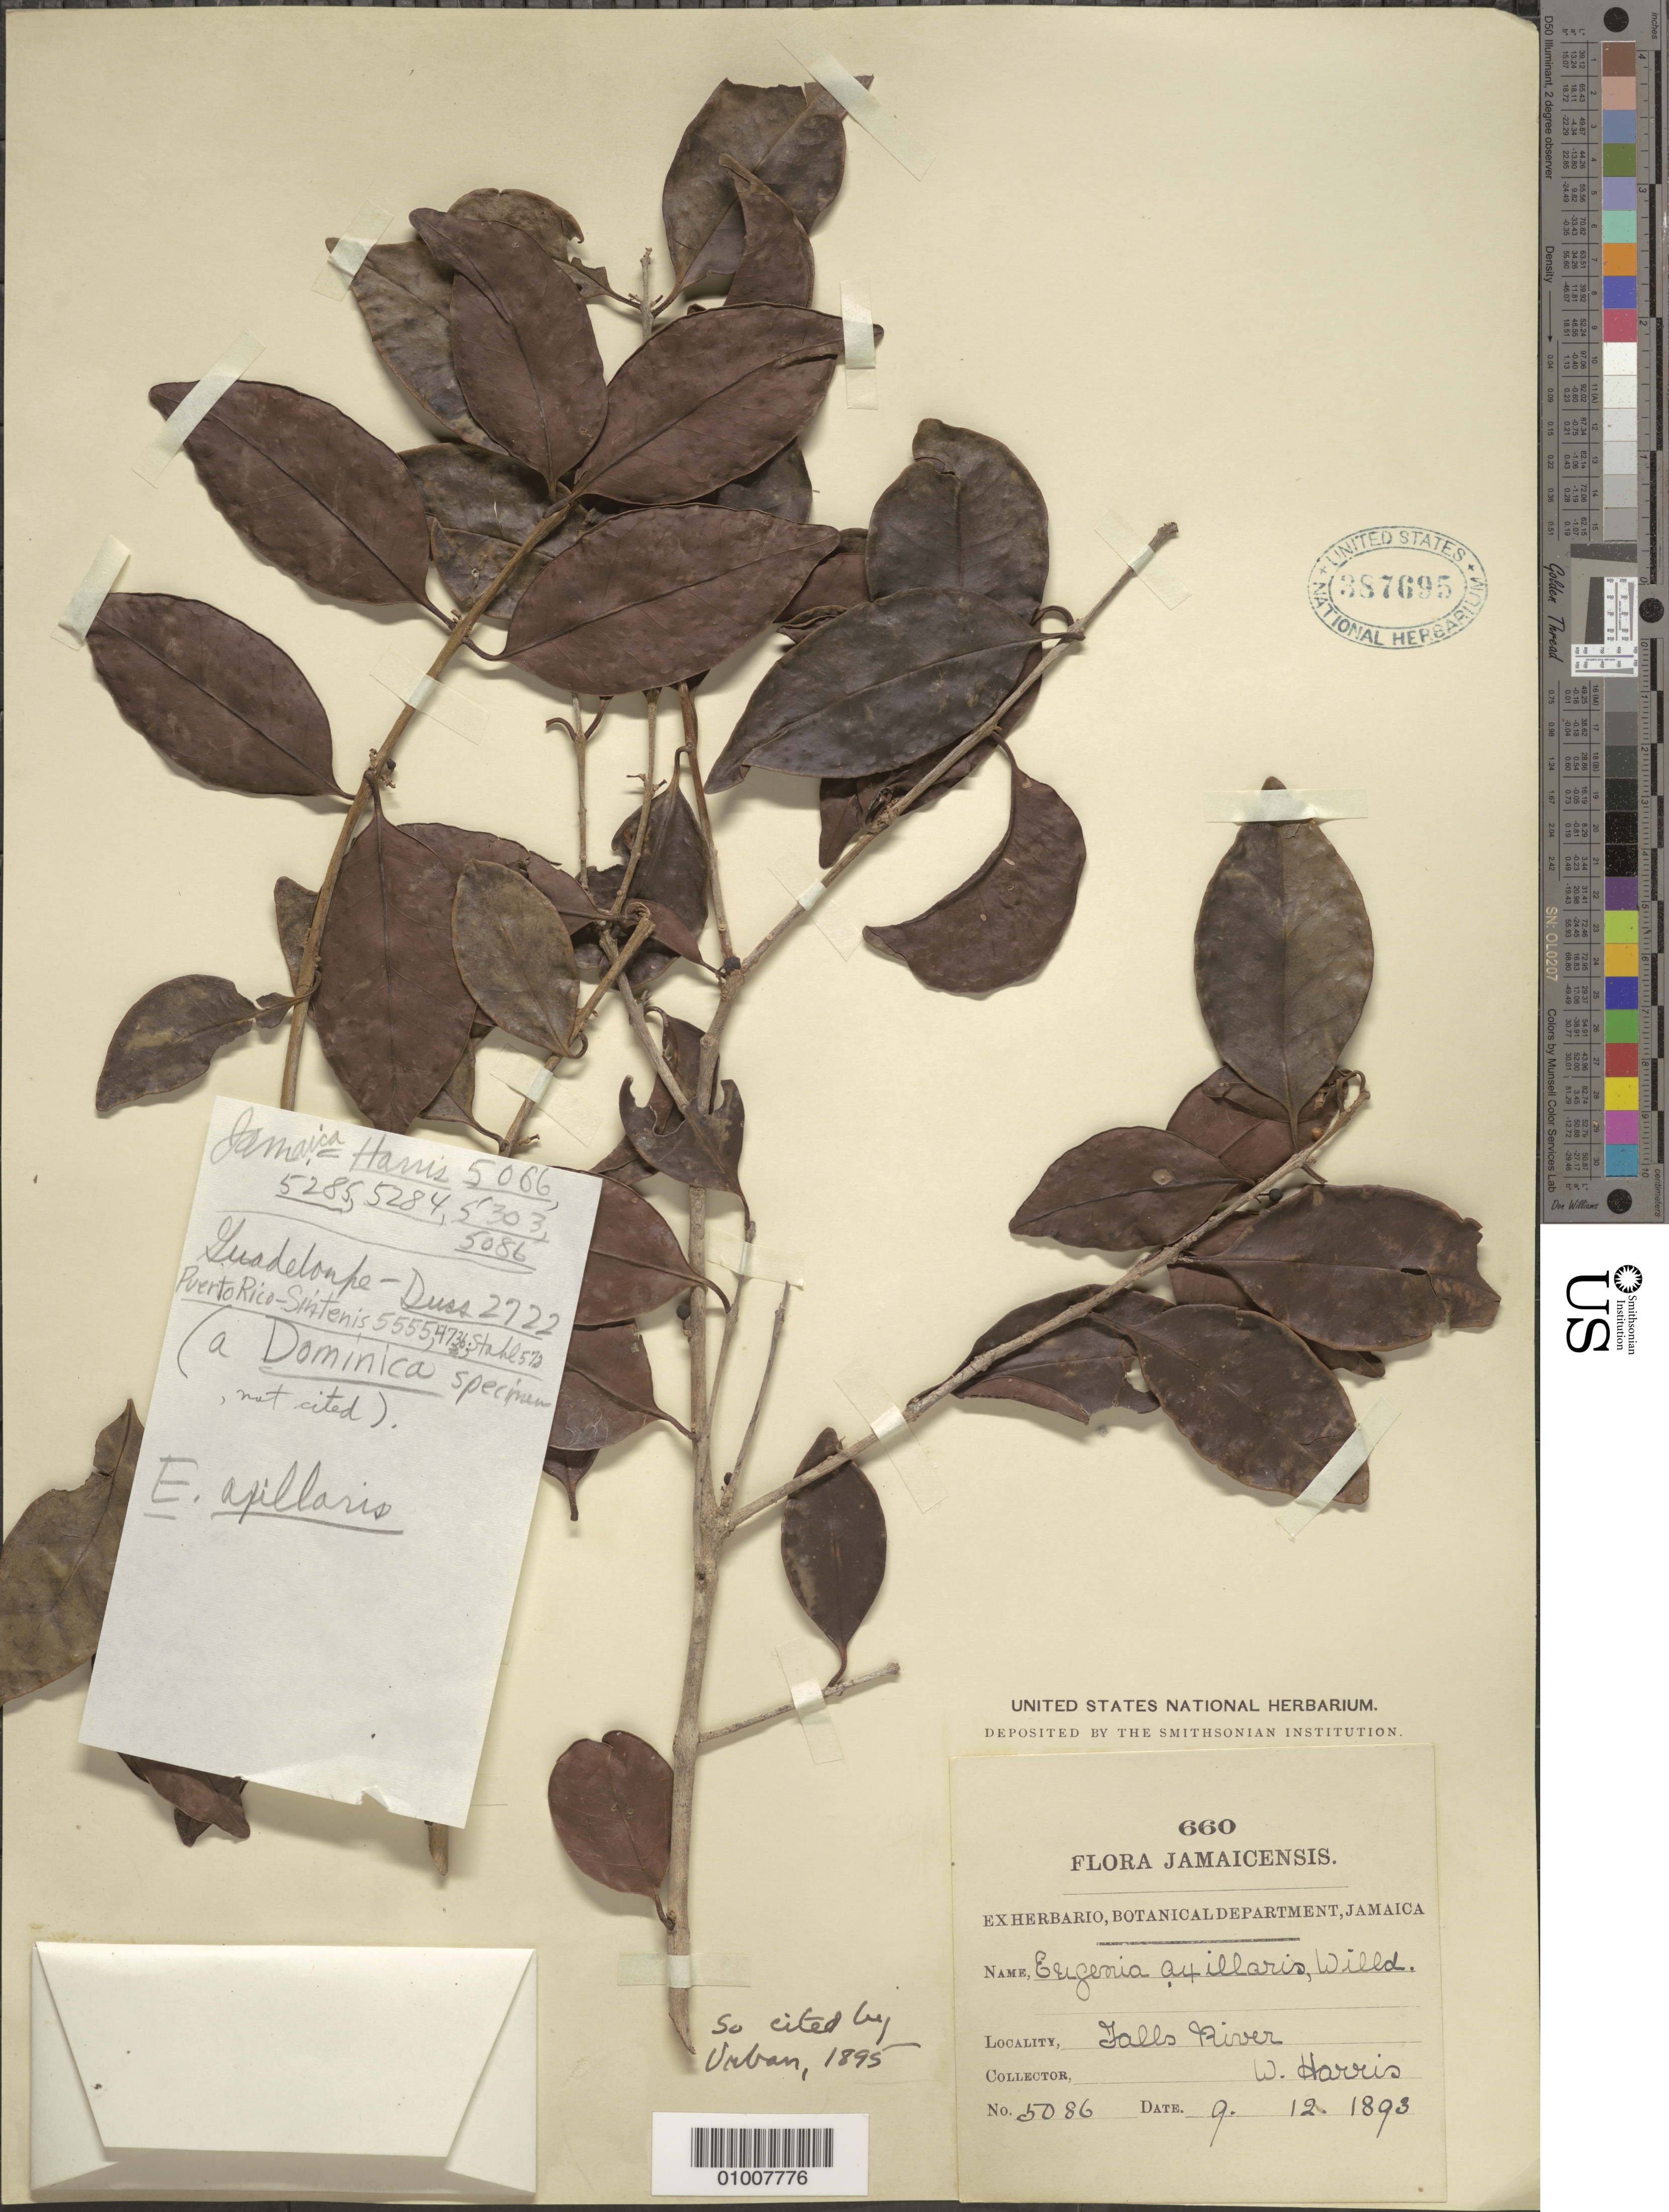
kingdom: Plantae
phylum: Tracheophyta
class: Magnoliopsida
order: Myrtales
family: Myrtaceae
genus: Eugenia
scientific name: Eugenia axillaris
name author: (Sw.) Willd.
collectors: W. Harris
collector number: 5086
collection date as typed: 09 Dec 1893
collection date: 1893-12-09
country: Jamaica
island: Jamaica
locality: Falls River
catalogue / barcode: US 387695